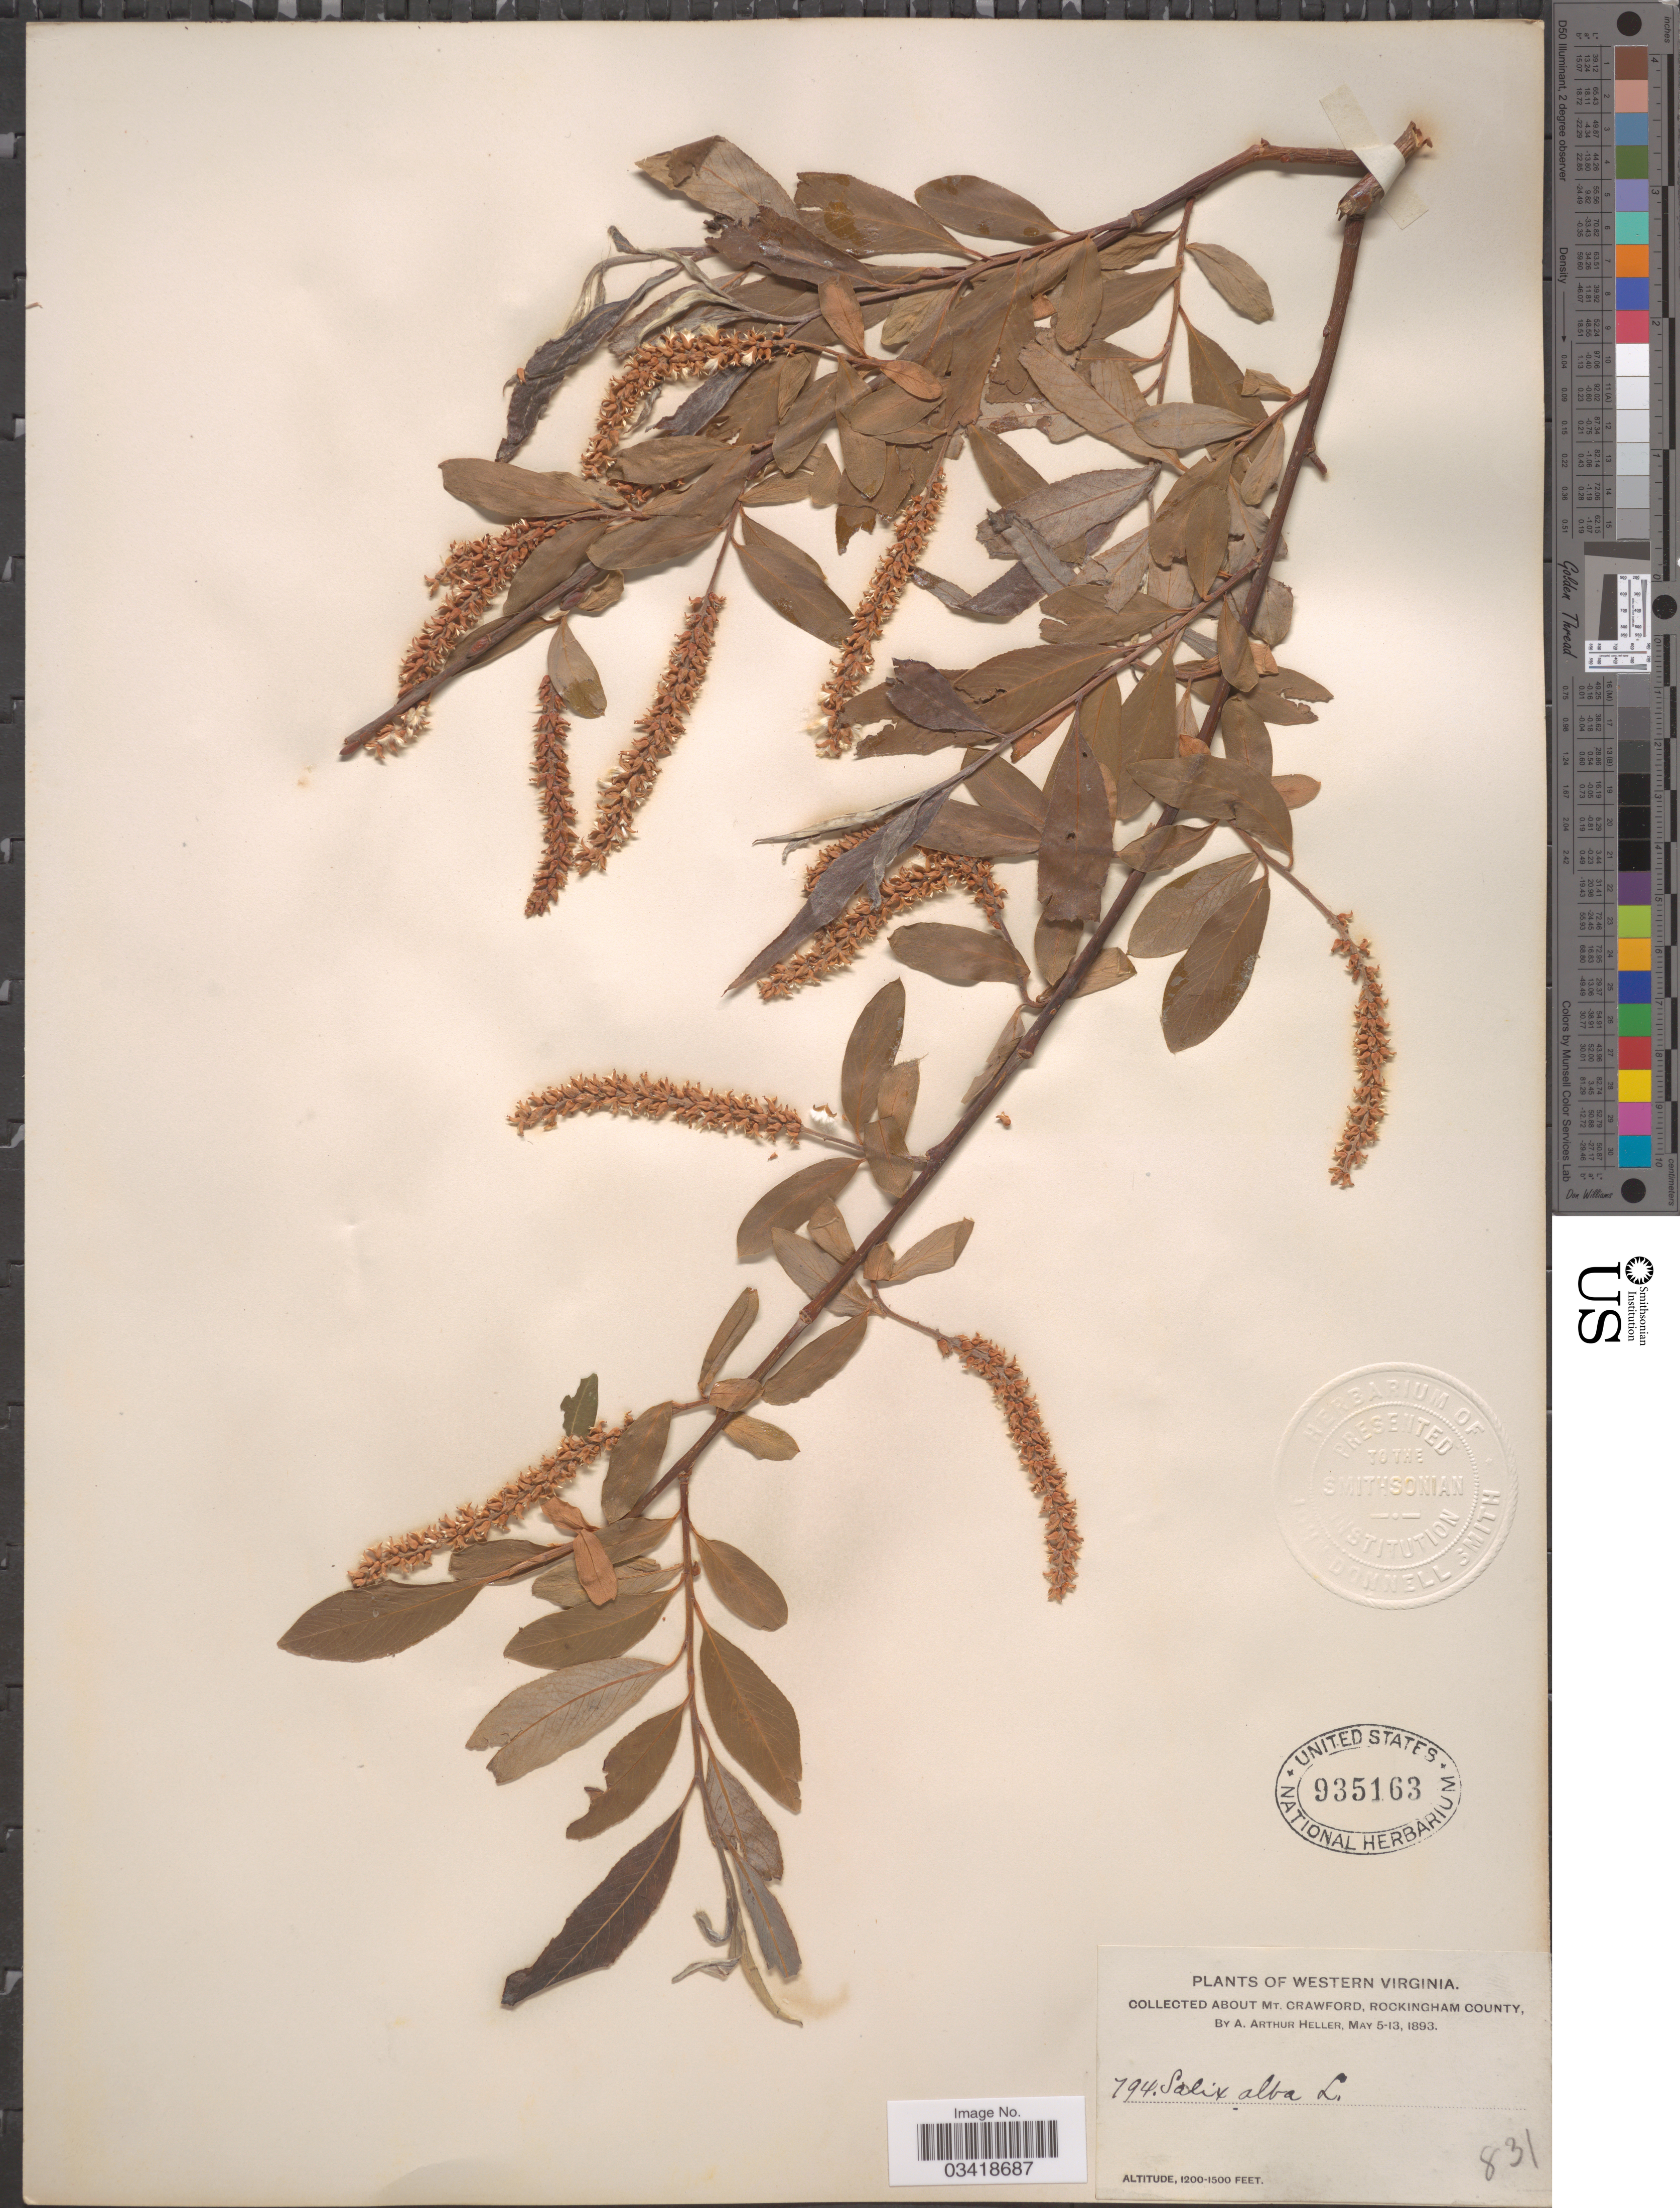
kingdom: Plantae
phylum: Tracheophyta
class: Magnoliopsida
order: Malpighiales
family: Salicaceae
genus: Salix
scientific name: Salix alba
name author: L.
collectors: A. A. Heller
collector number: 794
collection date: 1893-05-05/1893-05-13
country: United States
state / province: Virginia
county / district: Rockingham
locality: Western Virginia. About Mt. Crawford, Rockingham County.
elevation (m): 366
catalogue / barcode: US 935163